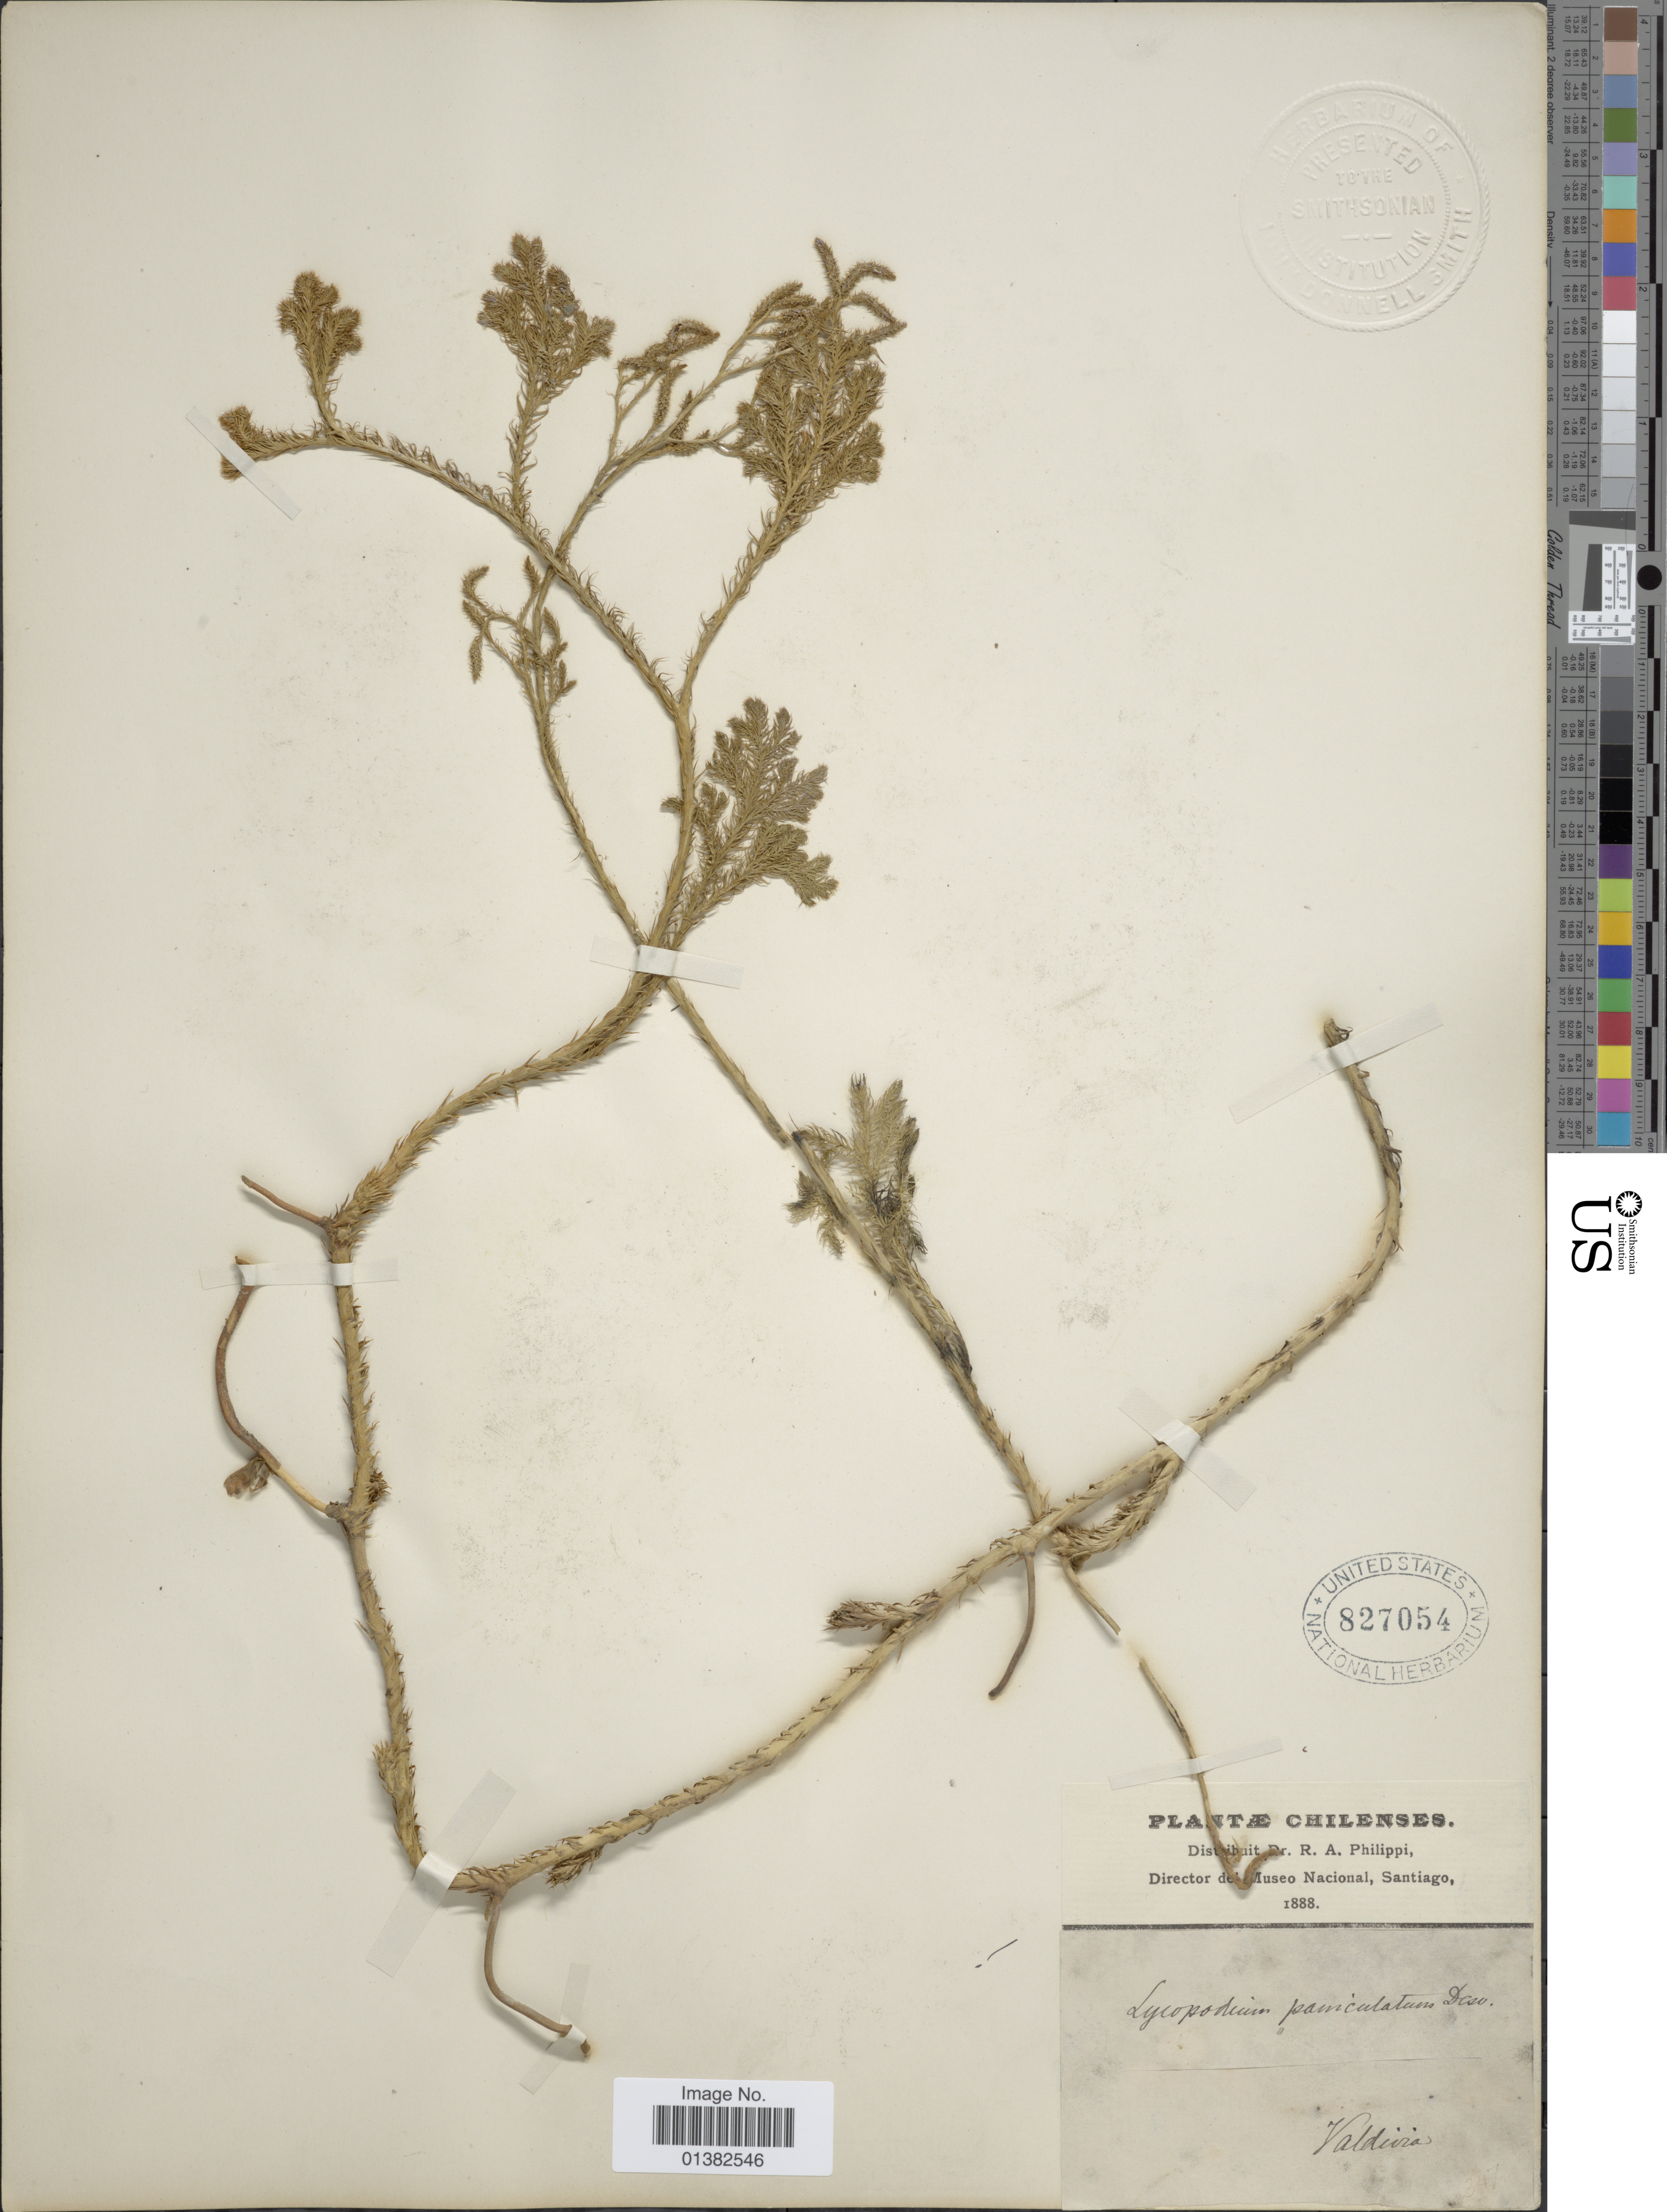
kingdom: Plantae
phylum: Tracheophyta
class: Lycopodiopsida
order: Lycopodiales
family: Lycopodiaceae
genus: Austrolycopodium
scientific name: Austrolycopodium paniculatum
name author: (Poir.) Holub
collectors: R. A. Philippi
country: Chile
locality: Valdivia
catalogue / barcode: US 827054